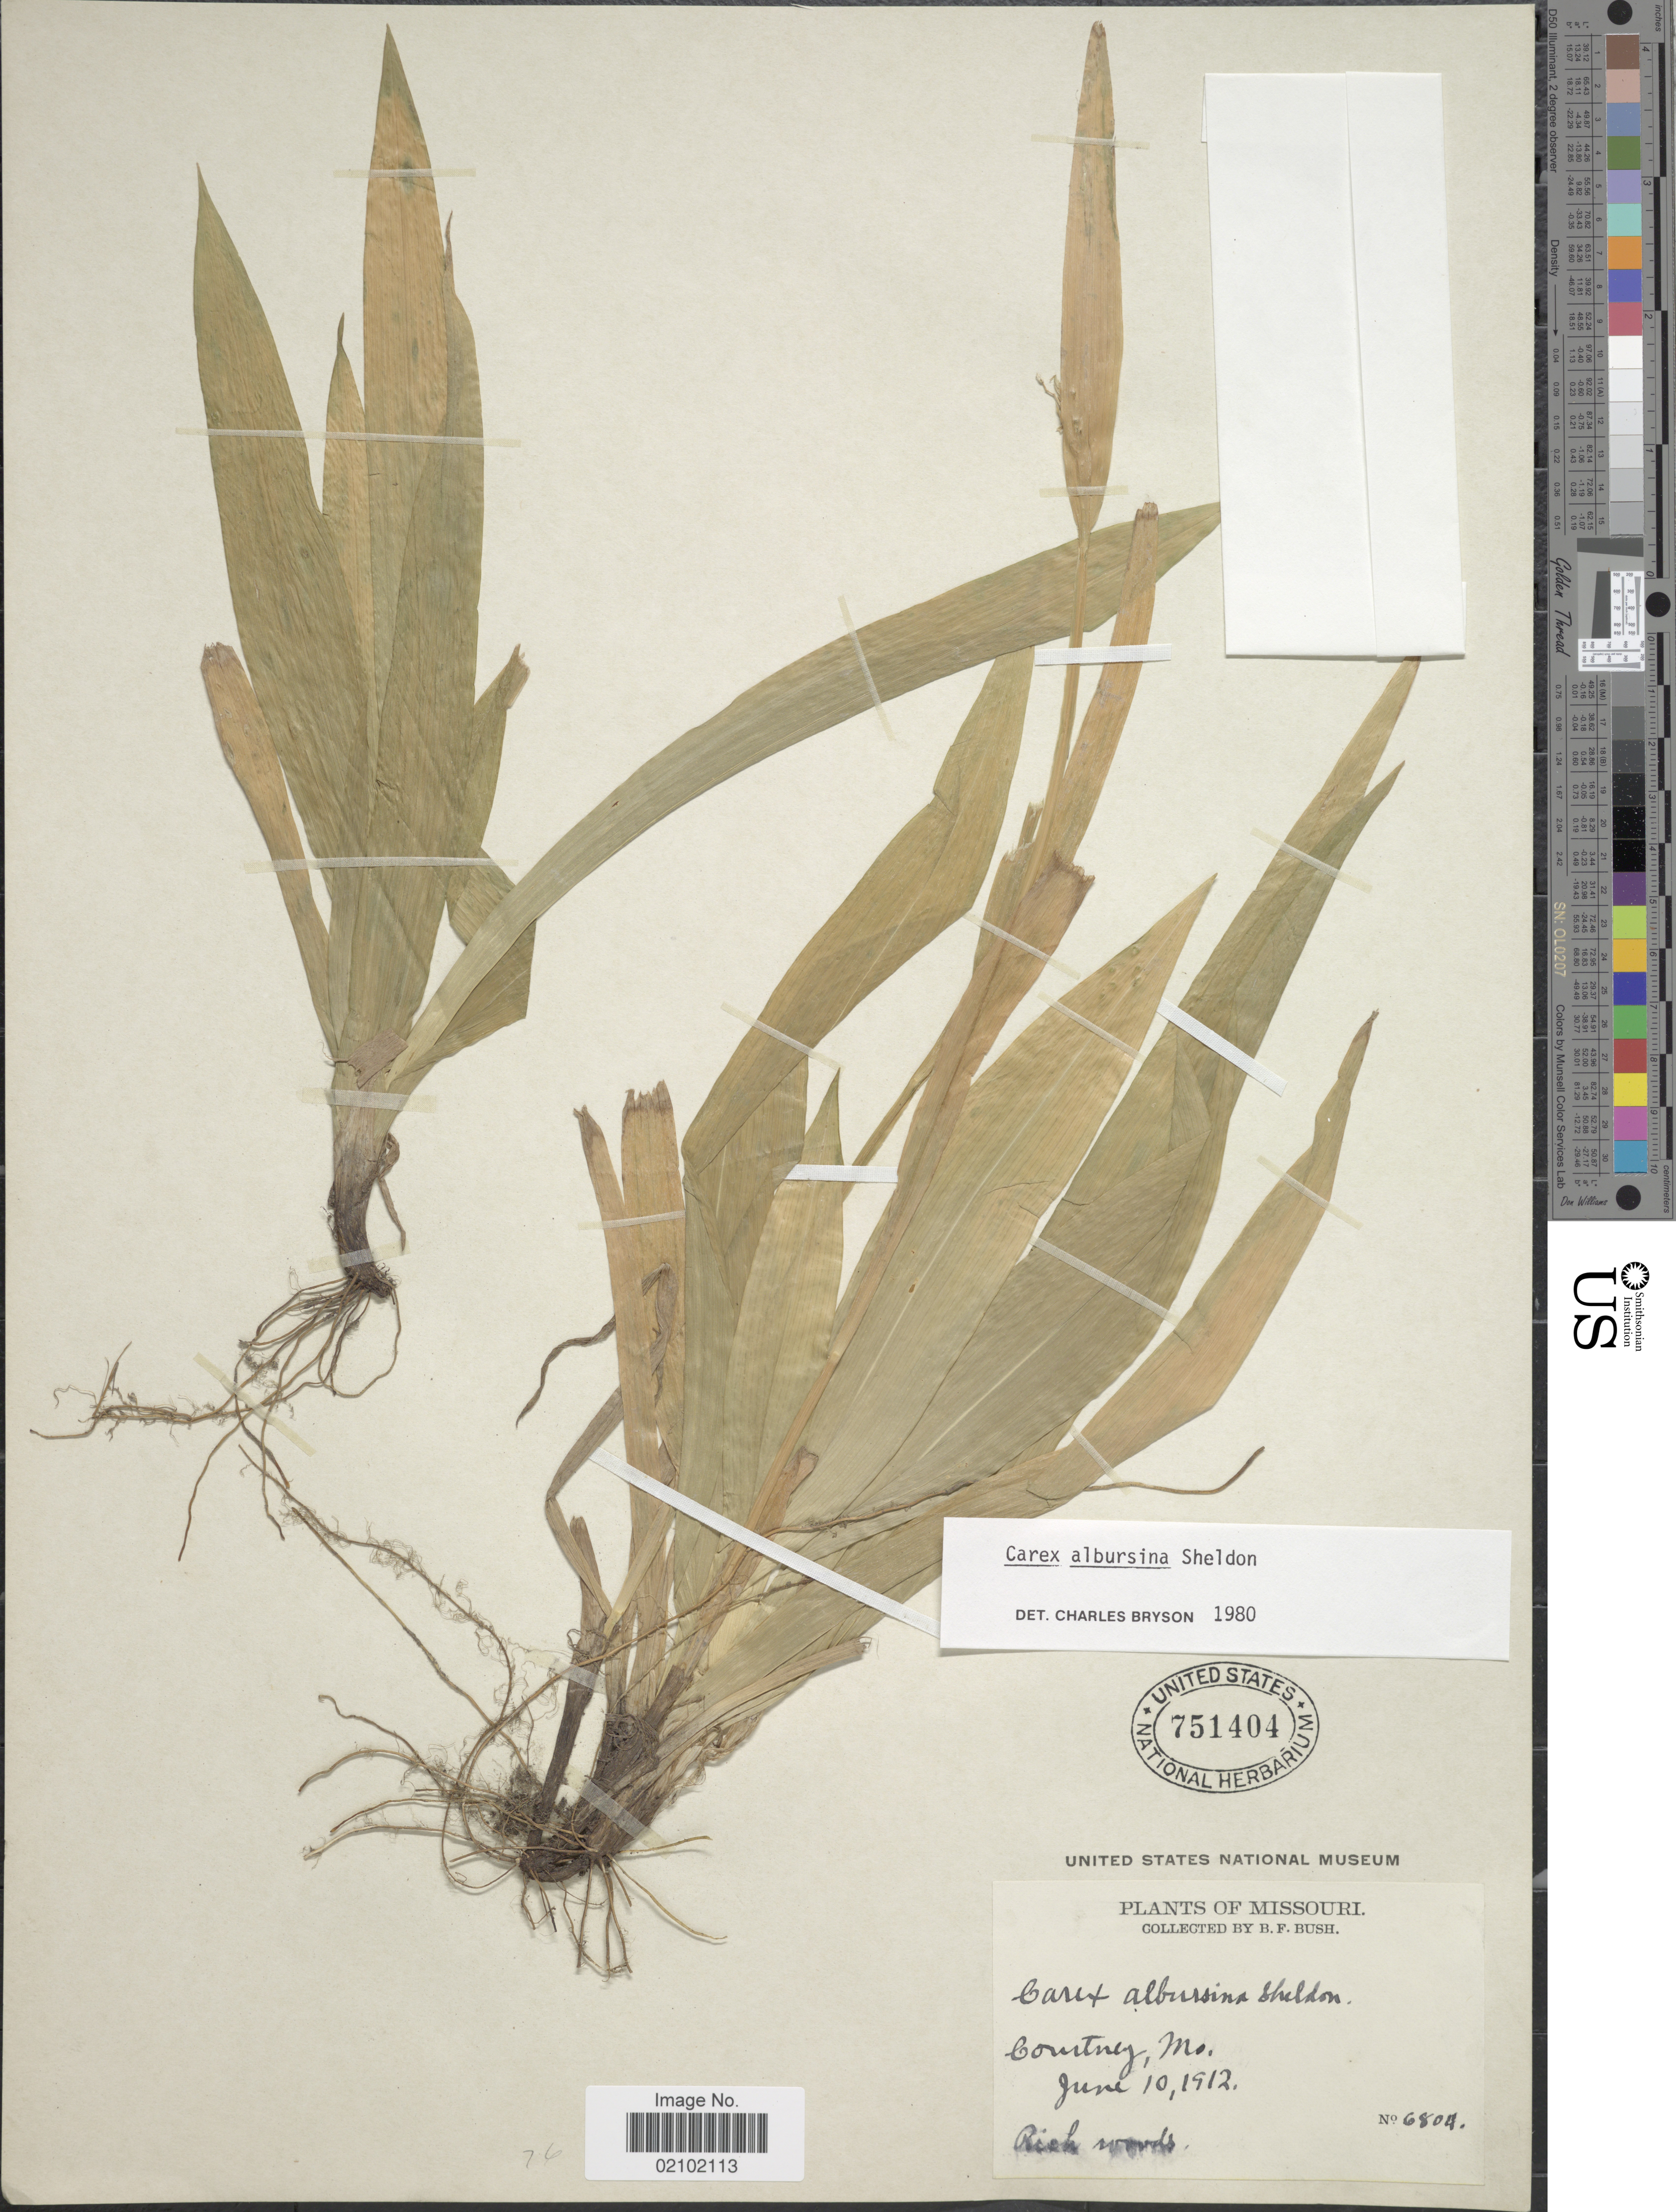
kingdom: Plantae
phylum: Tracheophyta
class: Liliopsida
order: Poales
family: Cyperaceae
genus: Carex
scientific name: Carex albursina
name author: E. Sheld.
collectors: B. F. Bush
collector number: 6804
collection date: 1912-06-10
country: United States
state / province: Missouri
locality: Courtney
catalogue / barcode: US 751404